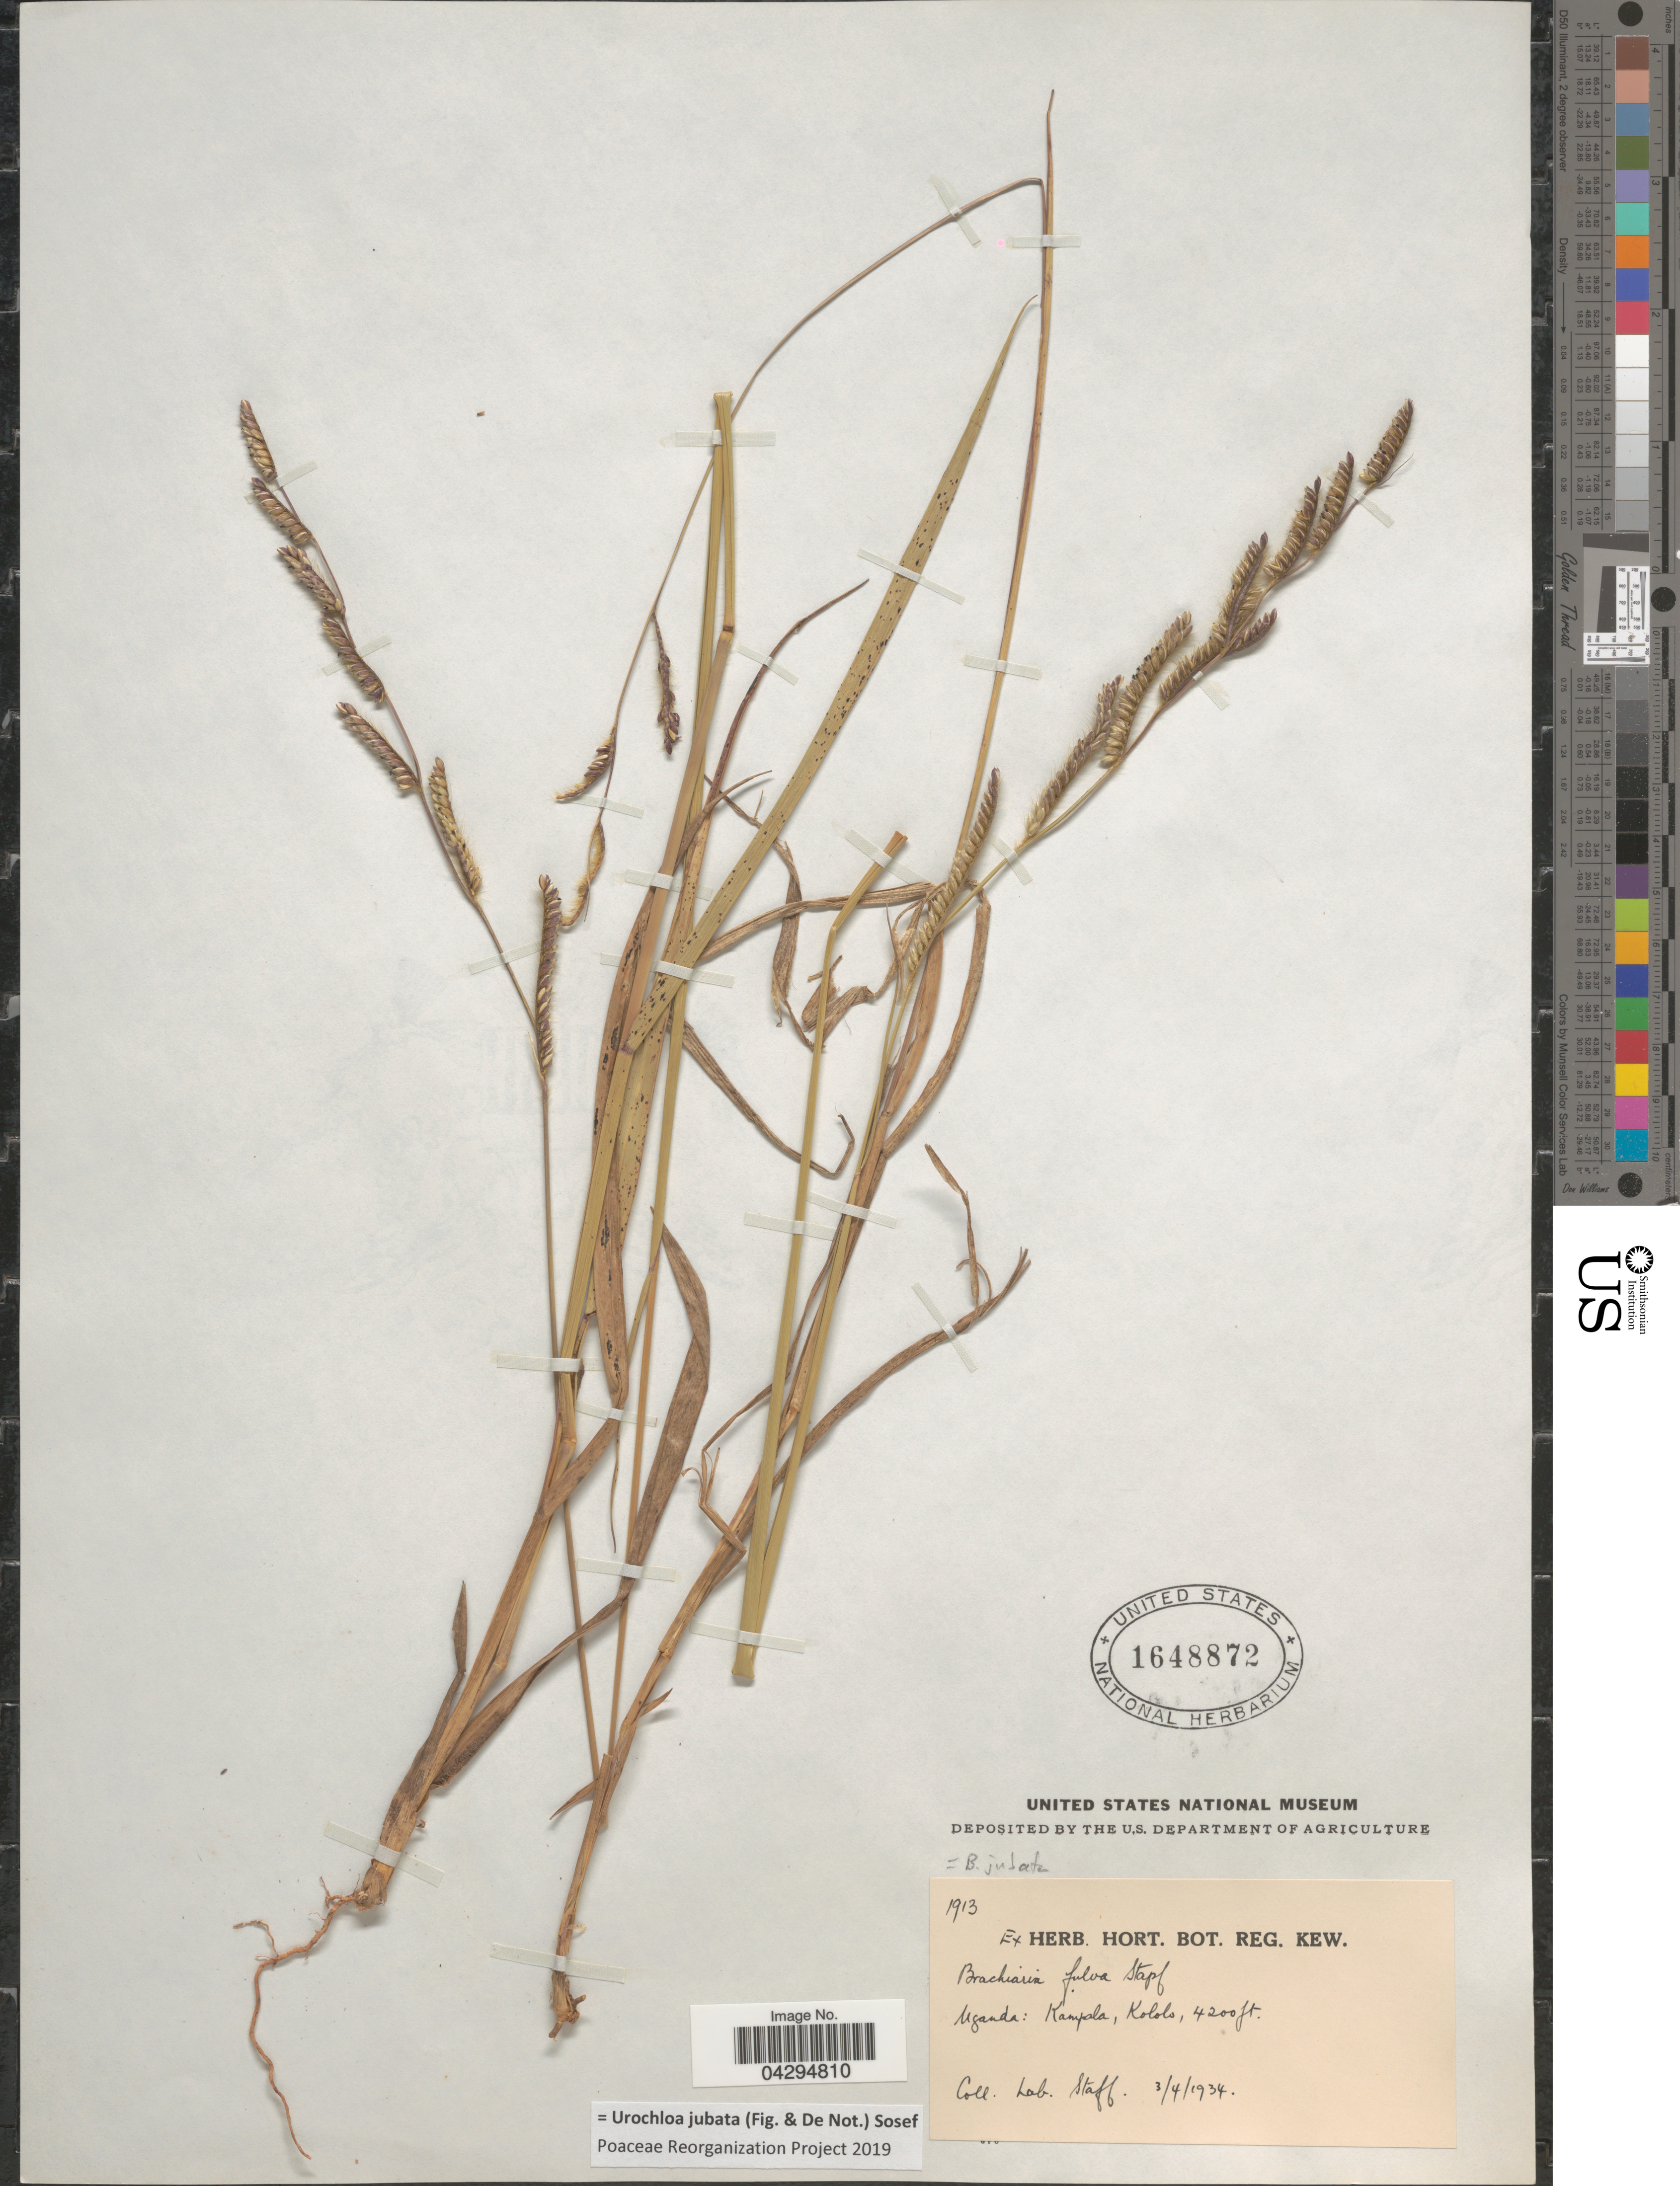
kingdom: Plantae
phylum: Tracheophyta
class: Liliopsida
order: Poales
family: Poaceae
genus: Urochloa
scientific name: Urochloa jubata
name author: (Fig. & De Not.) Sosef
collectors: Lab. Staff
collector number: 1913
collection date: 1934-04-03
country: Uganda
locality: Kampla, Kololo.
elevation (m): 1280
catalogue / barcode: US 1648872